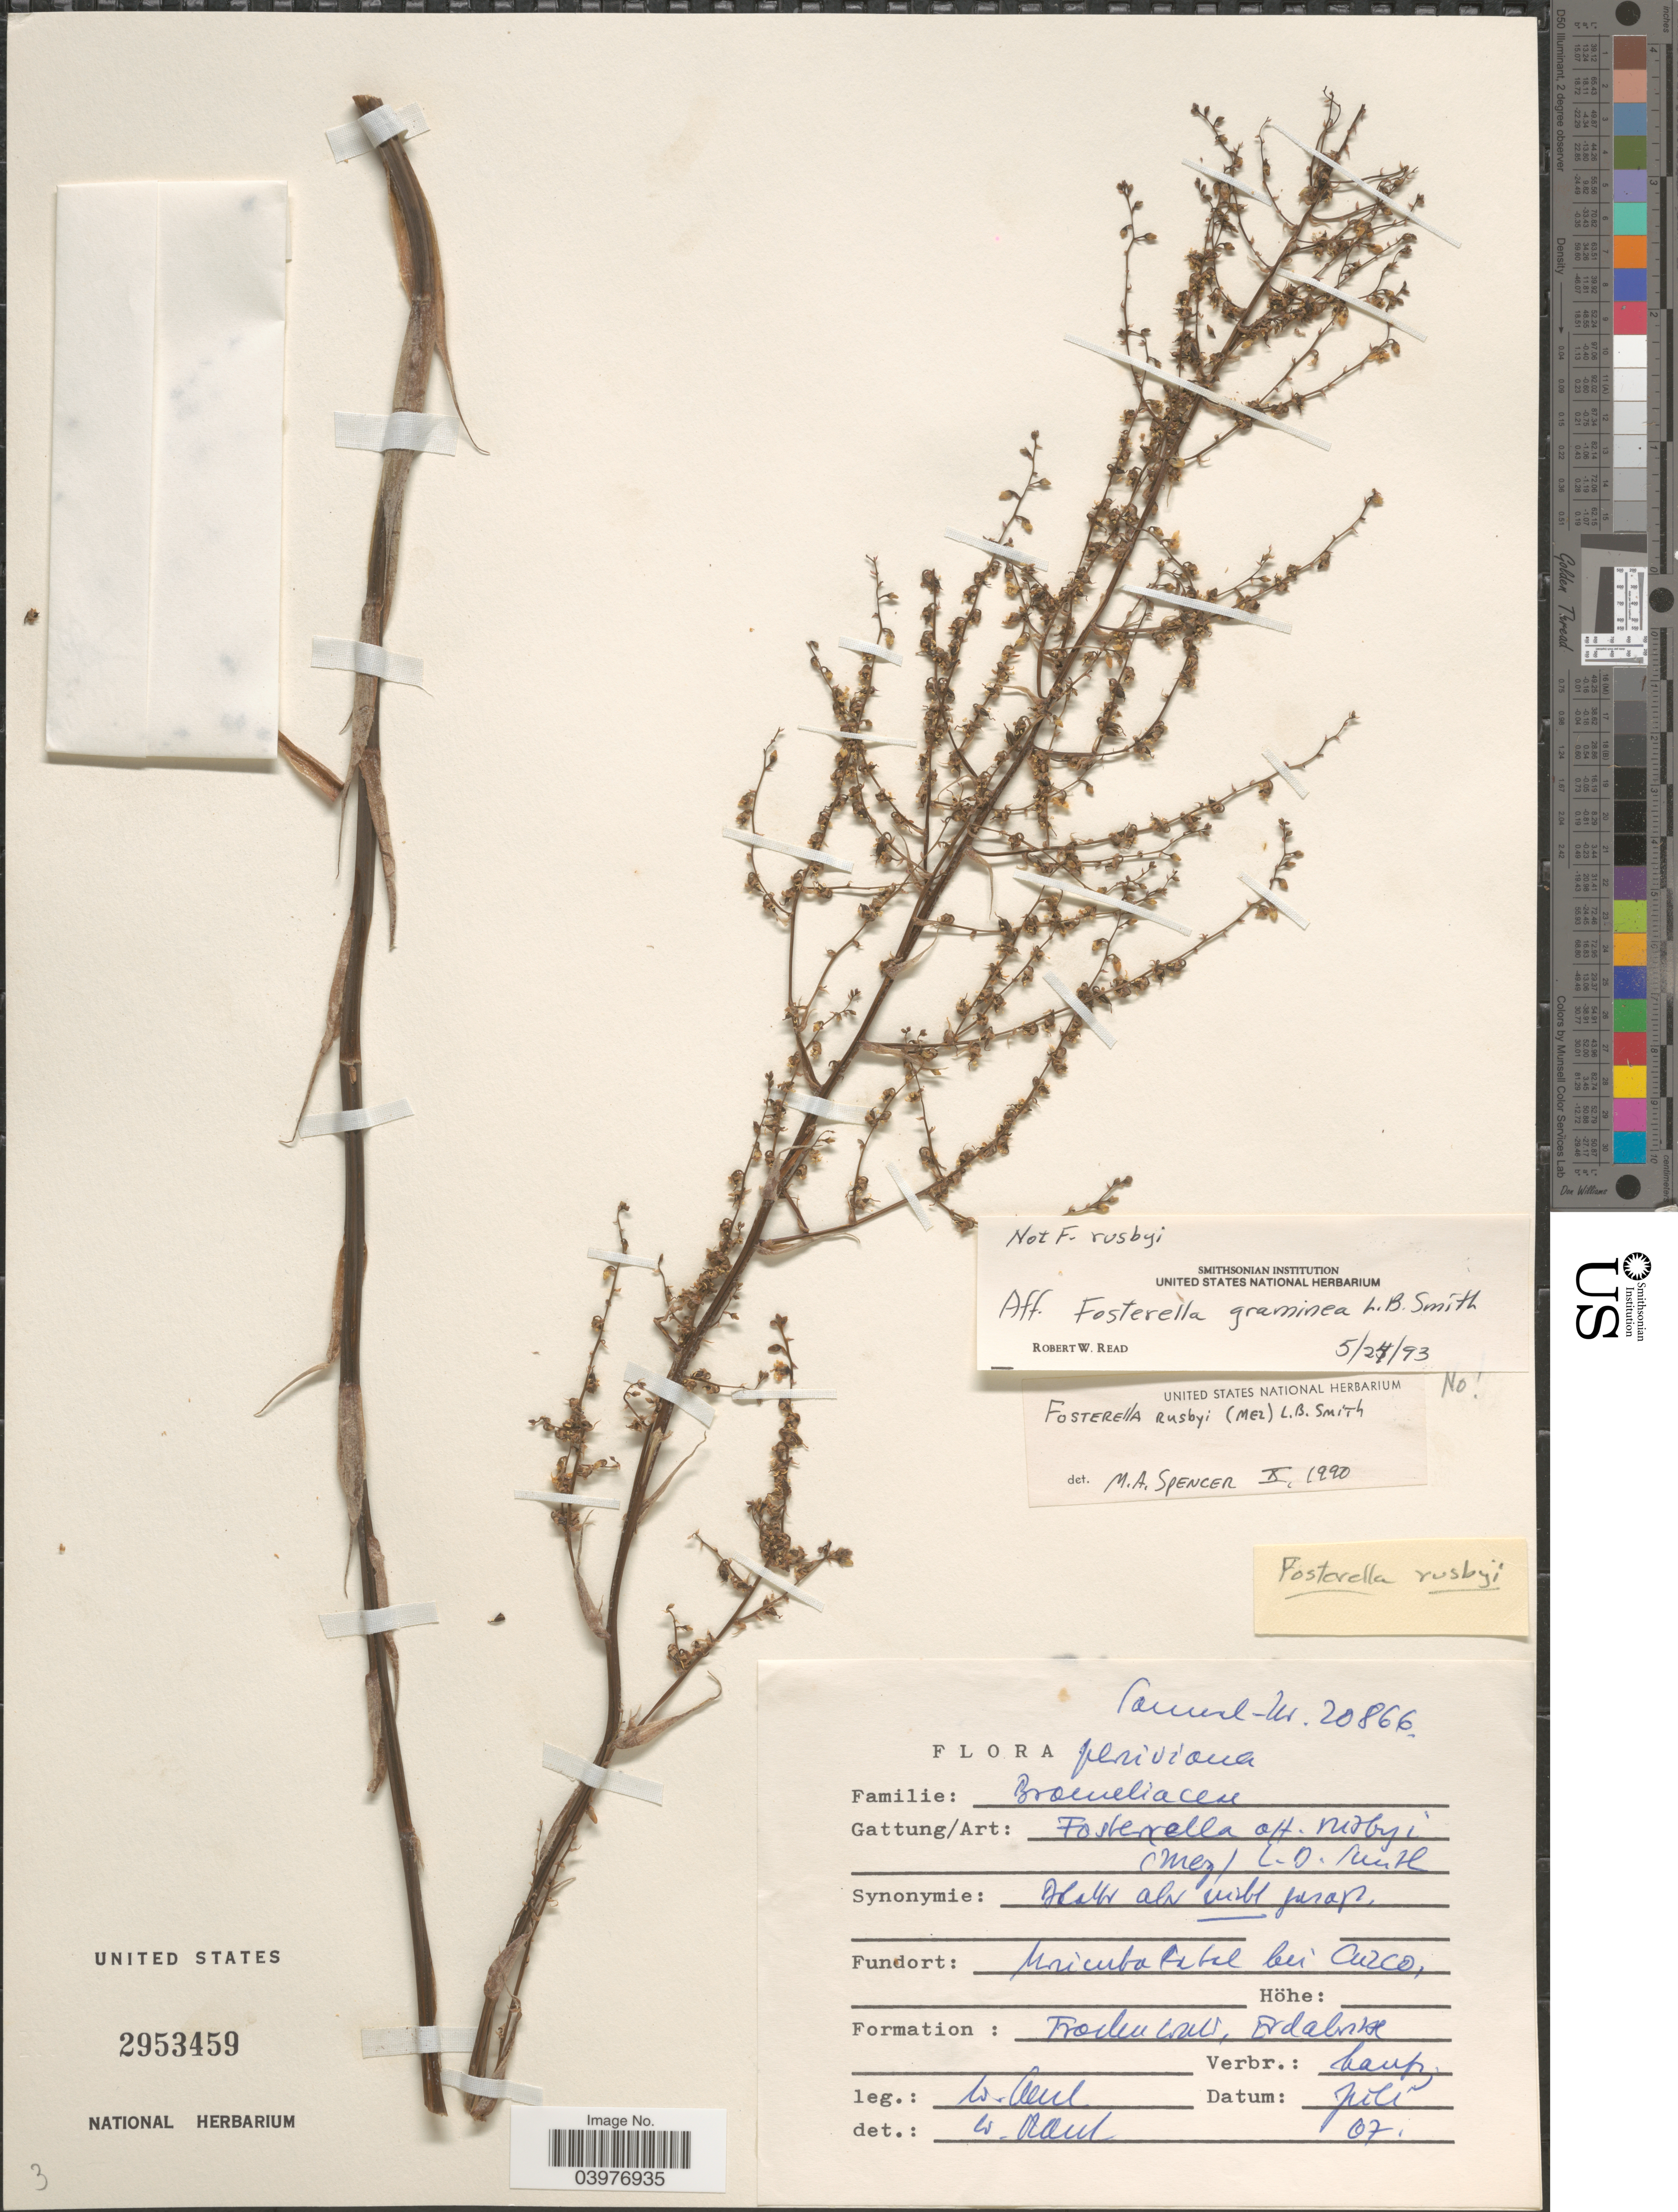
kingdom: Plantae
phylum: Tracheophyta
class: Liliopsida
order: Poales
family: Bromeliaceae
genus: Fosterella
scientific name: Fosterella graminea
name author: (L.B. Sm.) L.B. Sm.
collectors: W. Rauh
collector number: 20866?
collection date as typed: Transcribed d/m/y: /7/7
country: Peru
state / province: Cusco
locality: Urubambatal bei Cuzco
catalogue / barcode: US 2953459